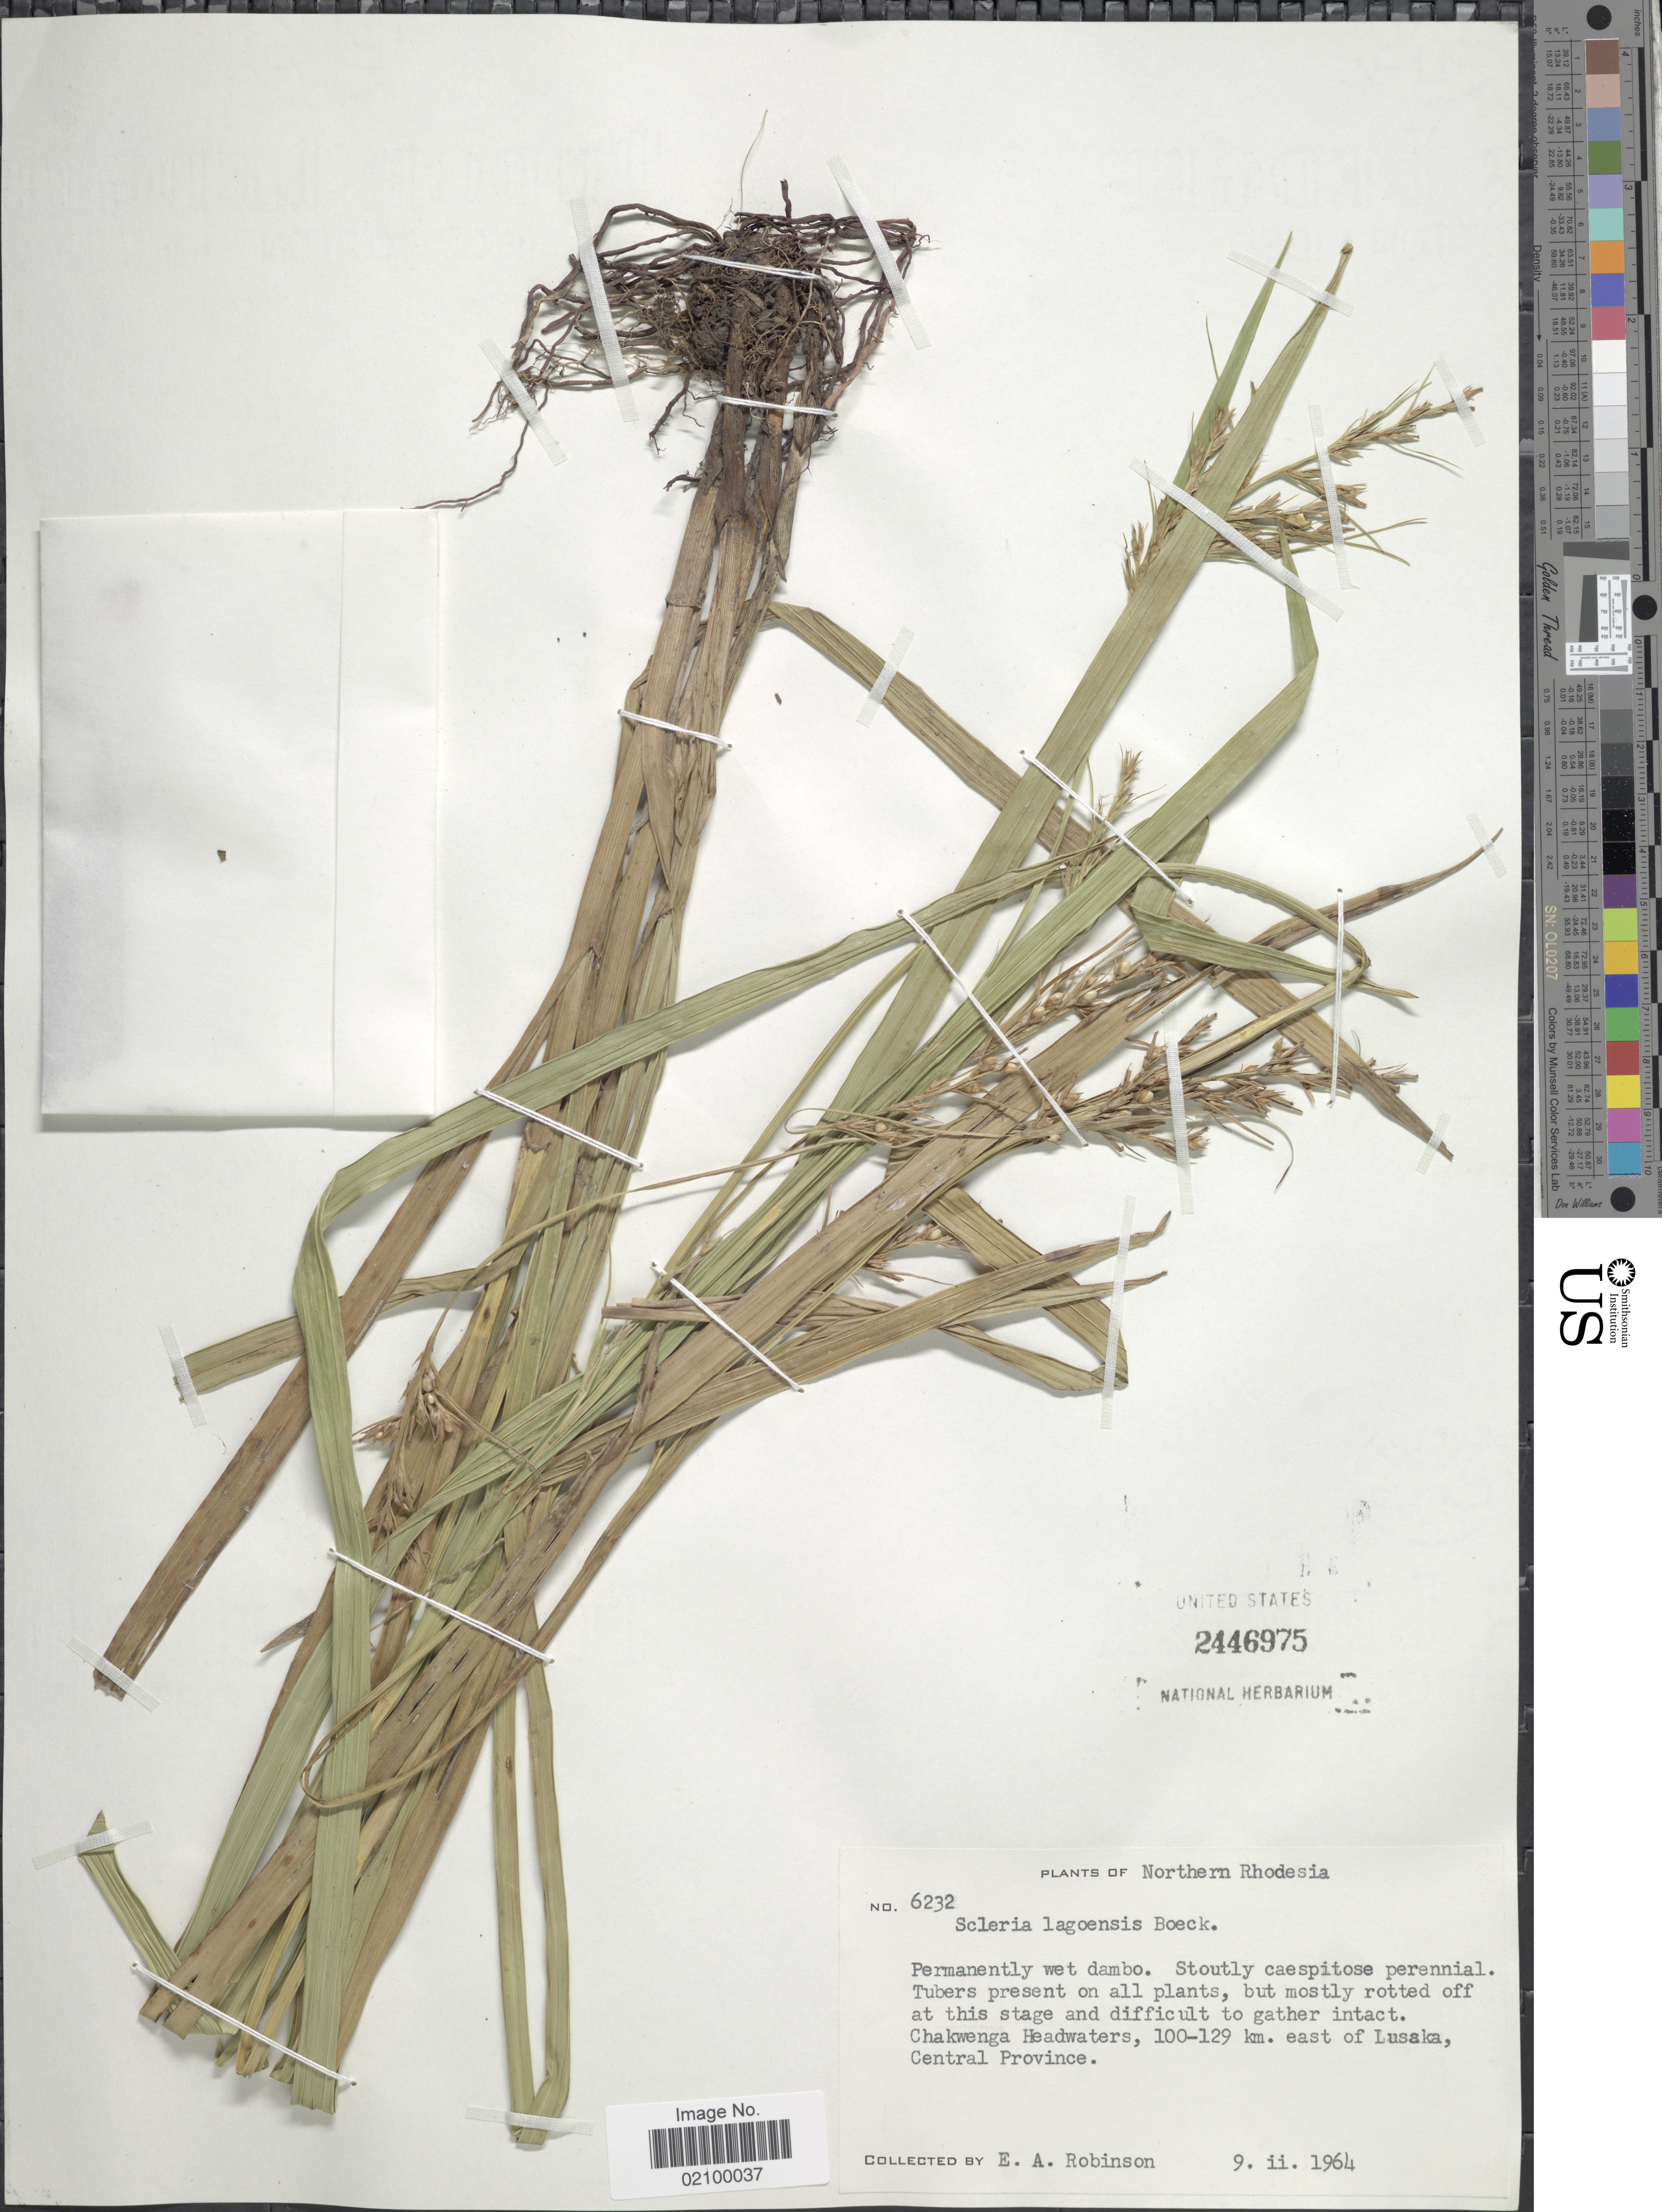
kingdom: Plantae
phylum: Tracheophyta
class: Liliopsida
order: Poales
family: Cyperaceae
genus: Scleria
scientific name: Scleria lagoensis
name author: Boeckeler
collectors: E. A. Robinson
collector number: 6232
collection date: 1964-02-09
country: Zambia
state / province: Central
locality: Northern Rhodesia. Chakwenga Headwaters, 100-129 km. east of Lusaka, Central Province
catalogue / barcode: US 2446975